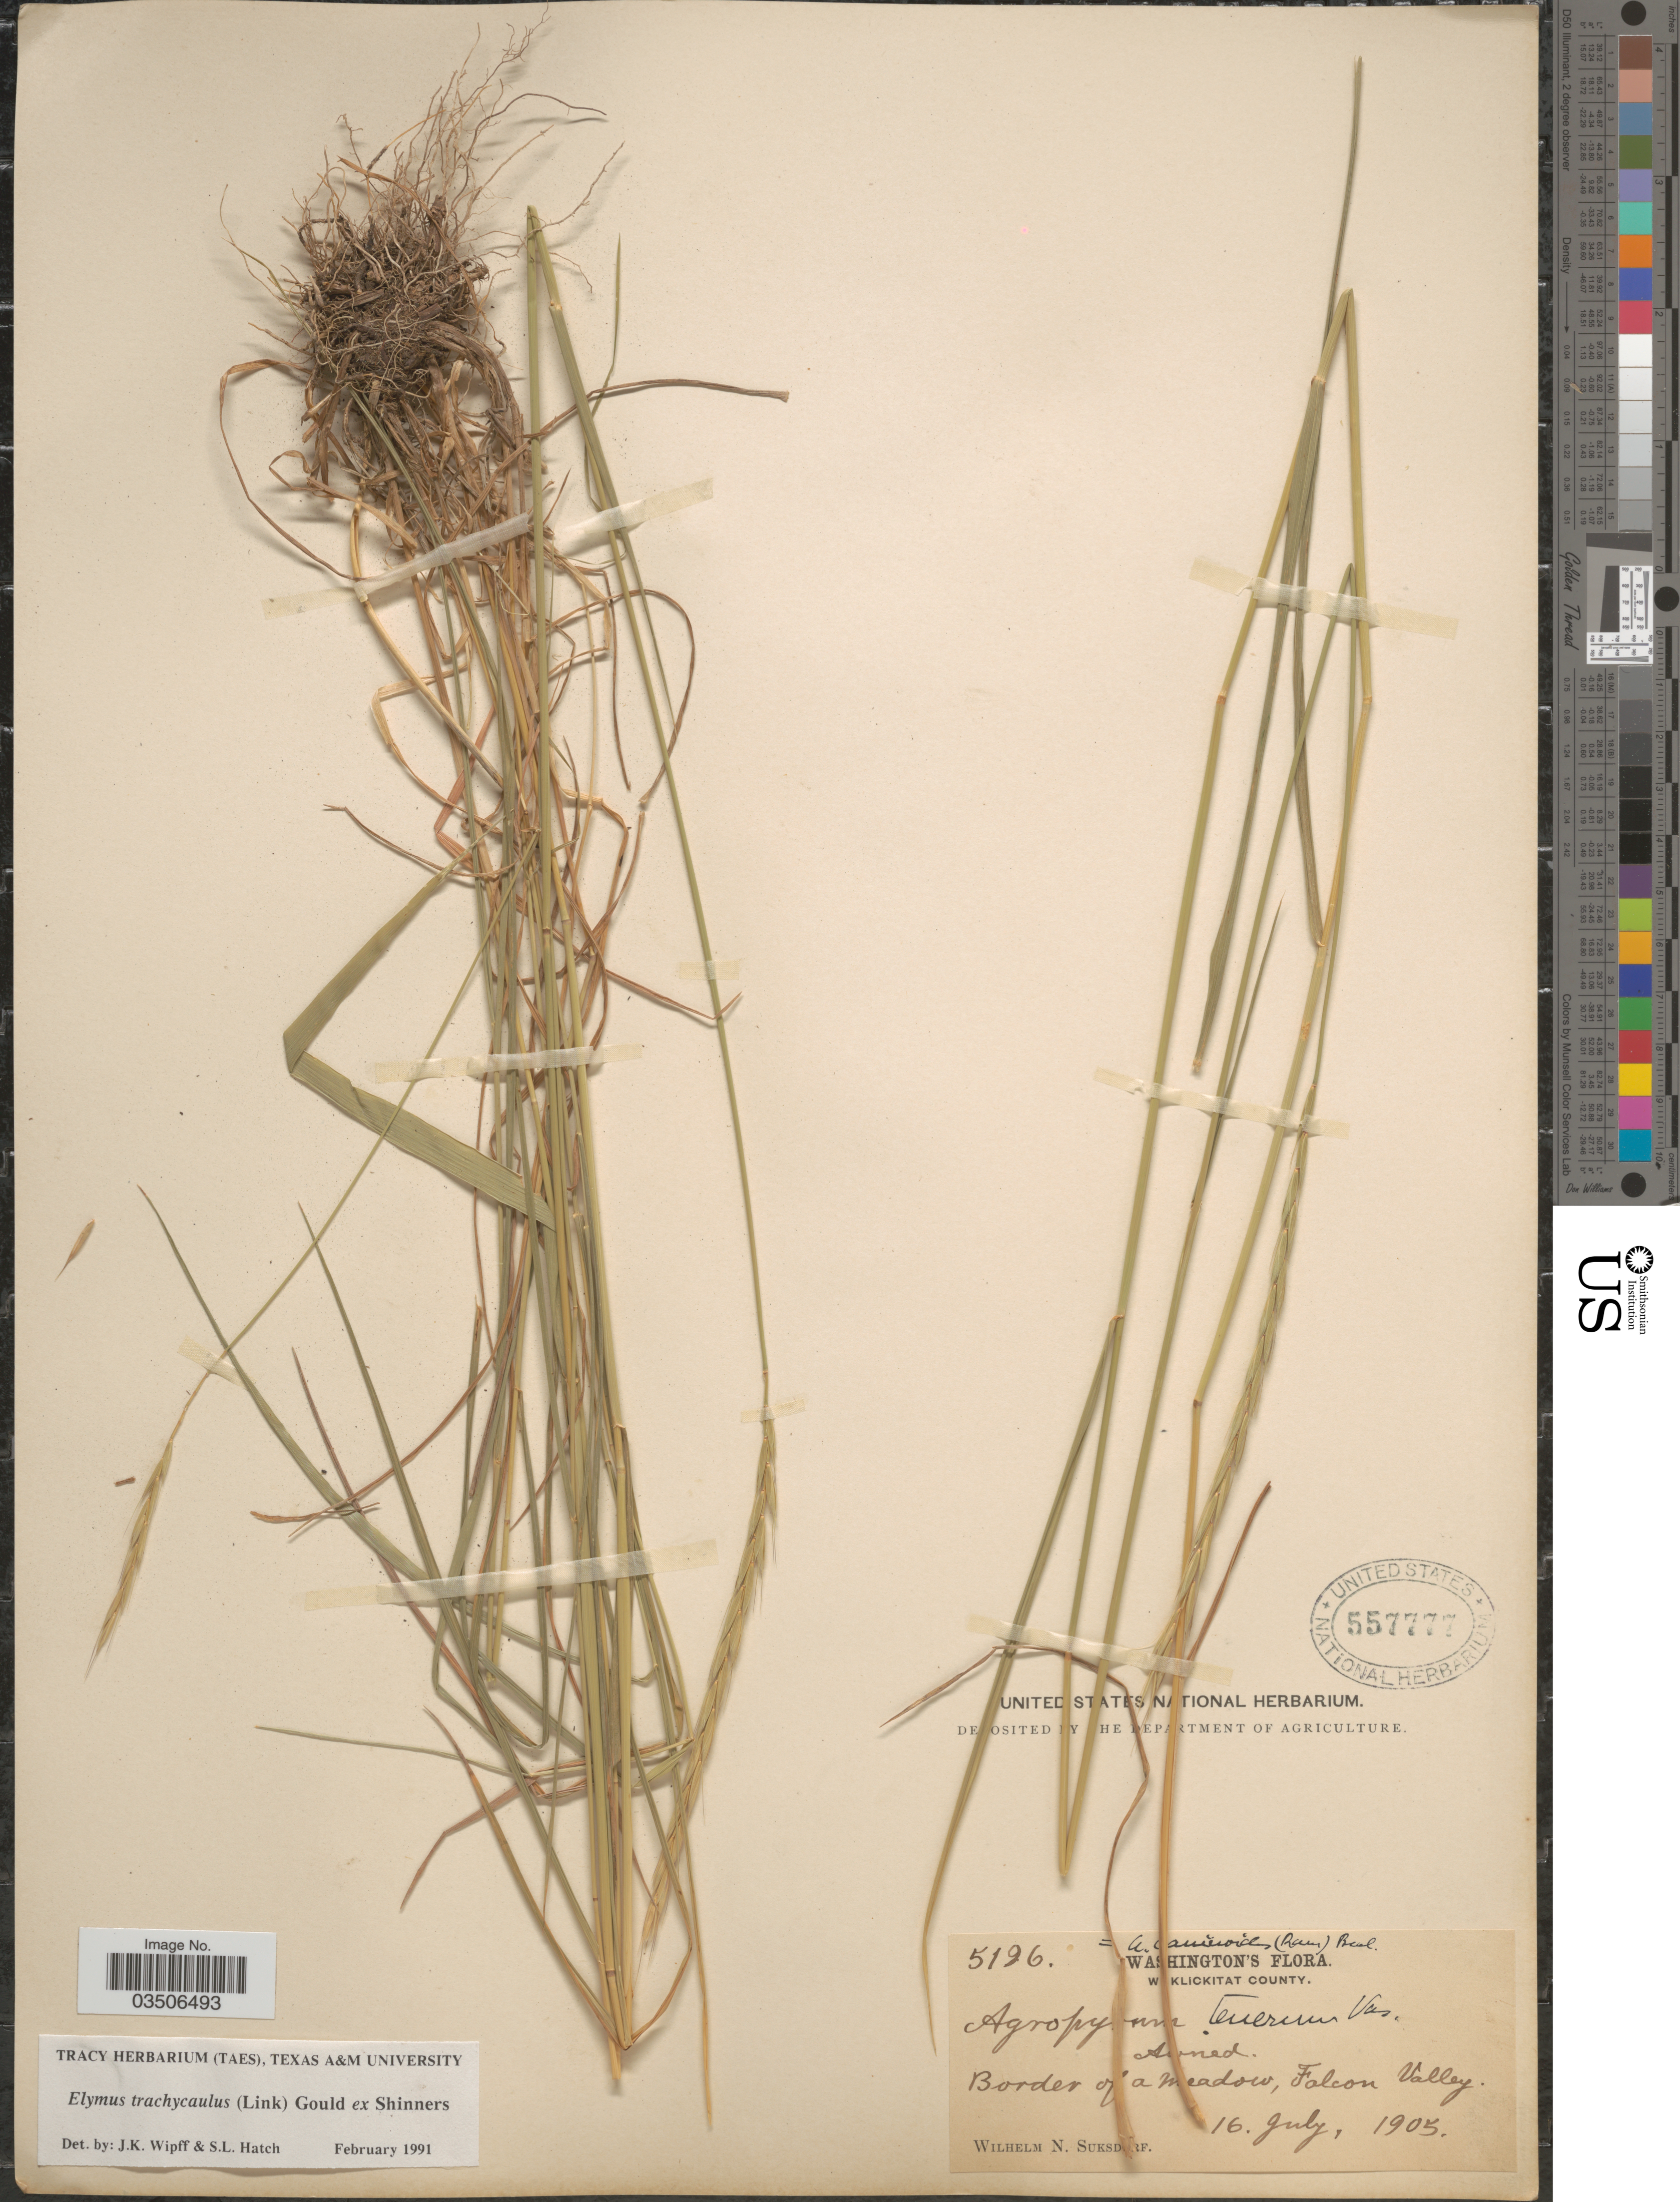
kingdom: Plantae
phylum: Tracheophyta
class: Liliopsida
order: Poales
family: Poaceae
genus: Elymus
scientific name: Elymus trachycaulus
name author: (Link) Gould ex Shinners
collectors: W. N. Suksdorf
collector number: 5196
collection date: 1905-07-16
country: United States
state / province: Washington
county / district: Klickitat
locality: W. Klickitat County. Border of a meadow, Falcon Valley.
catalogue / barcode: US 557777